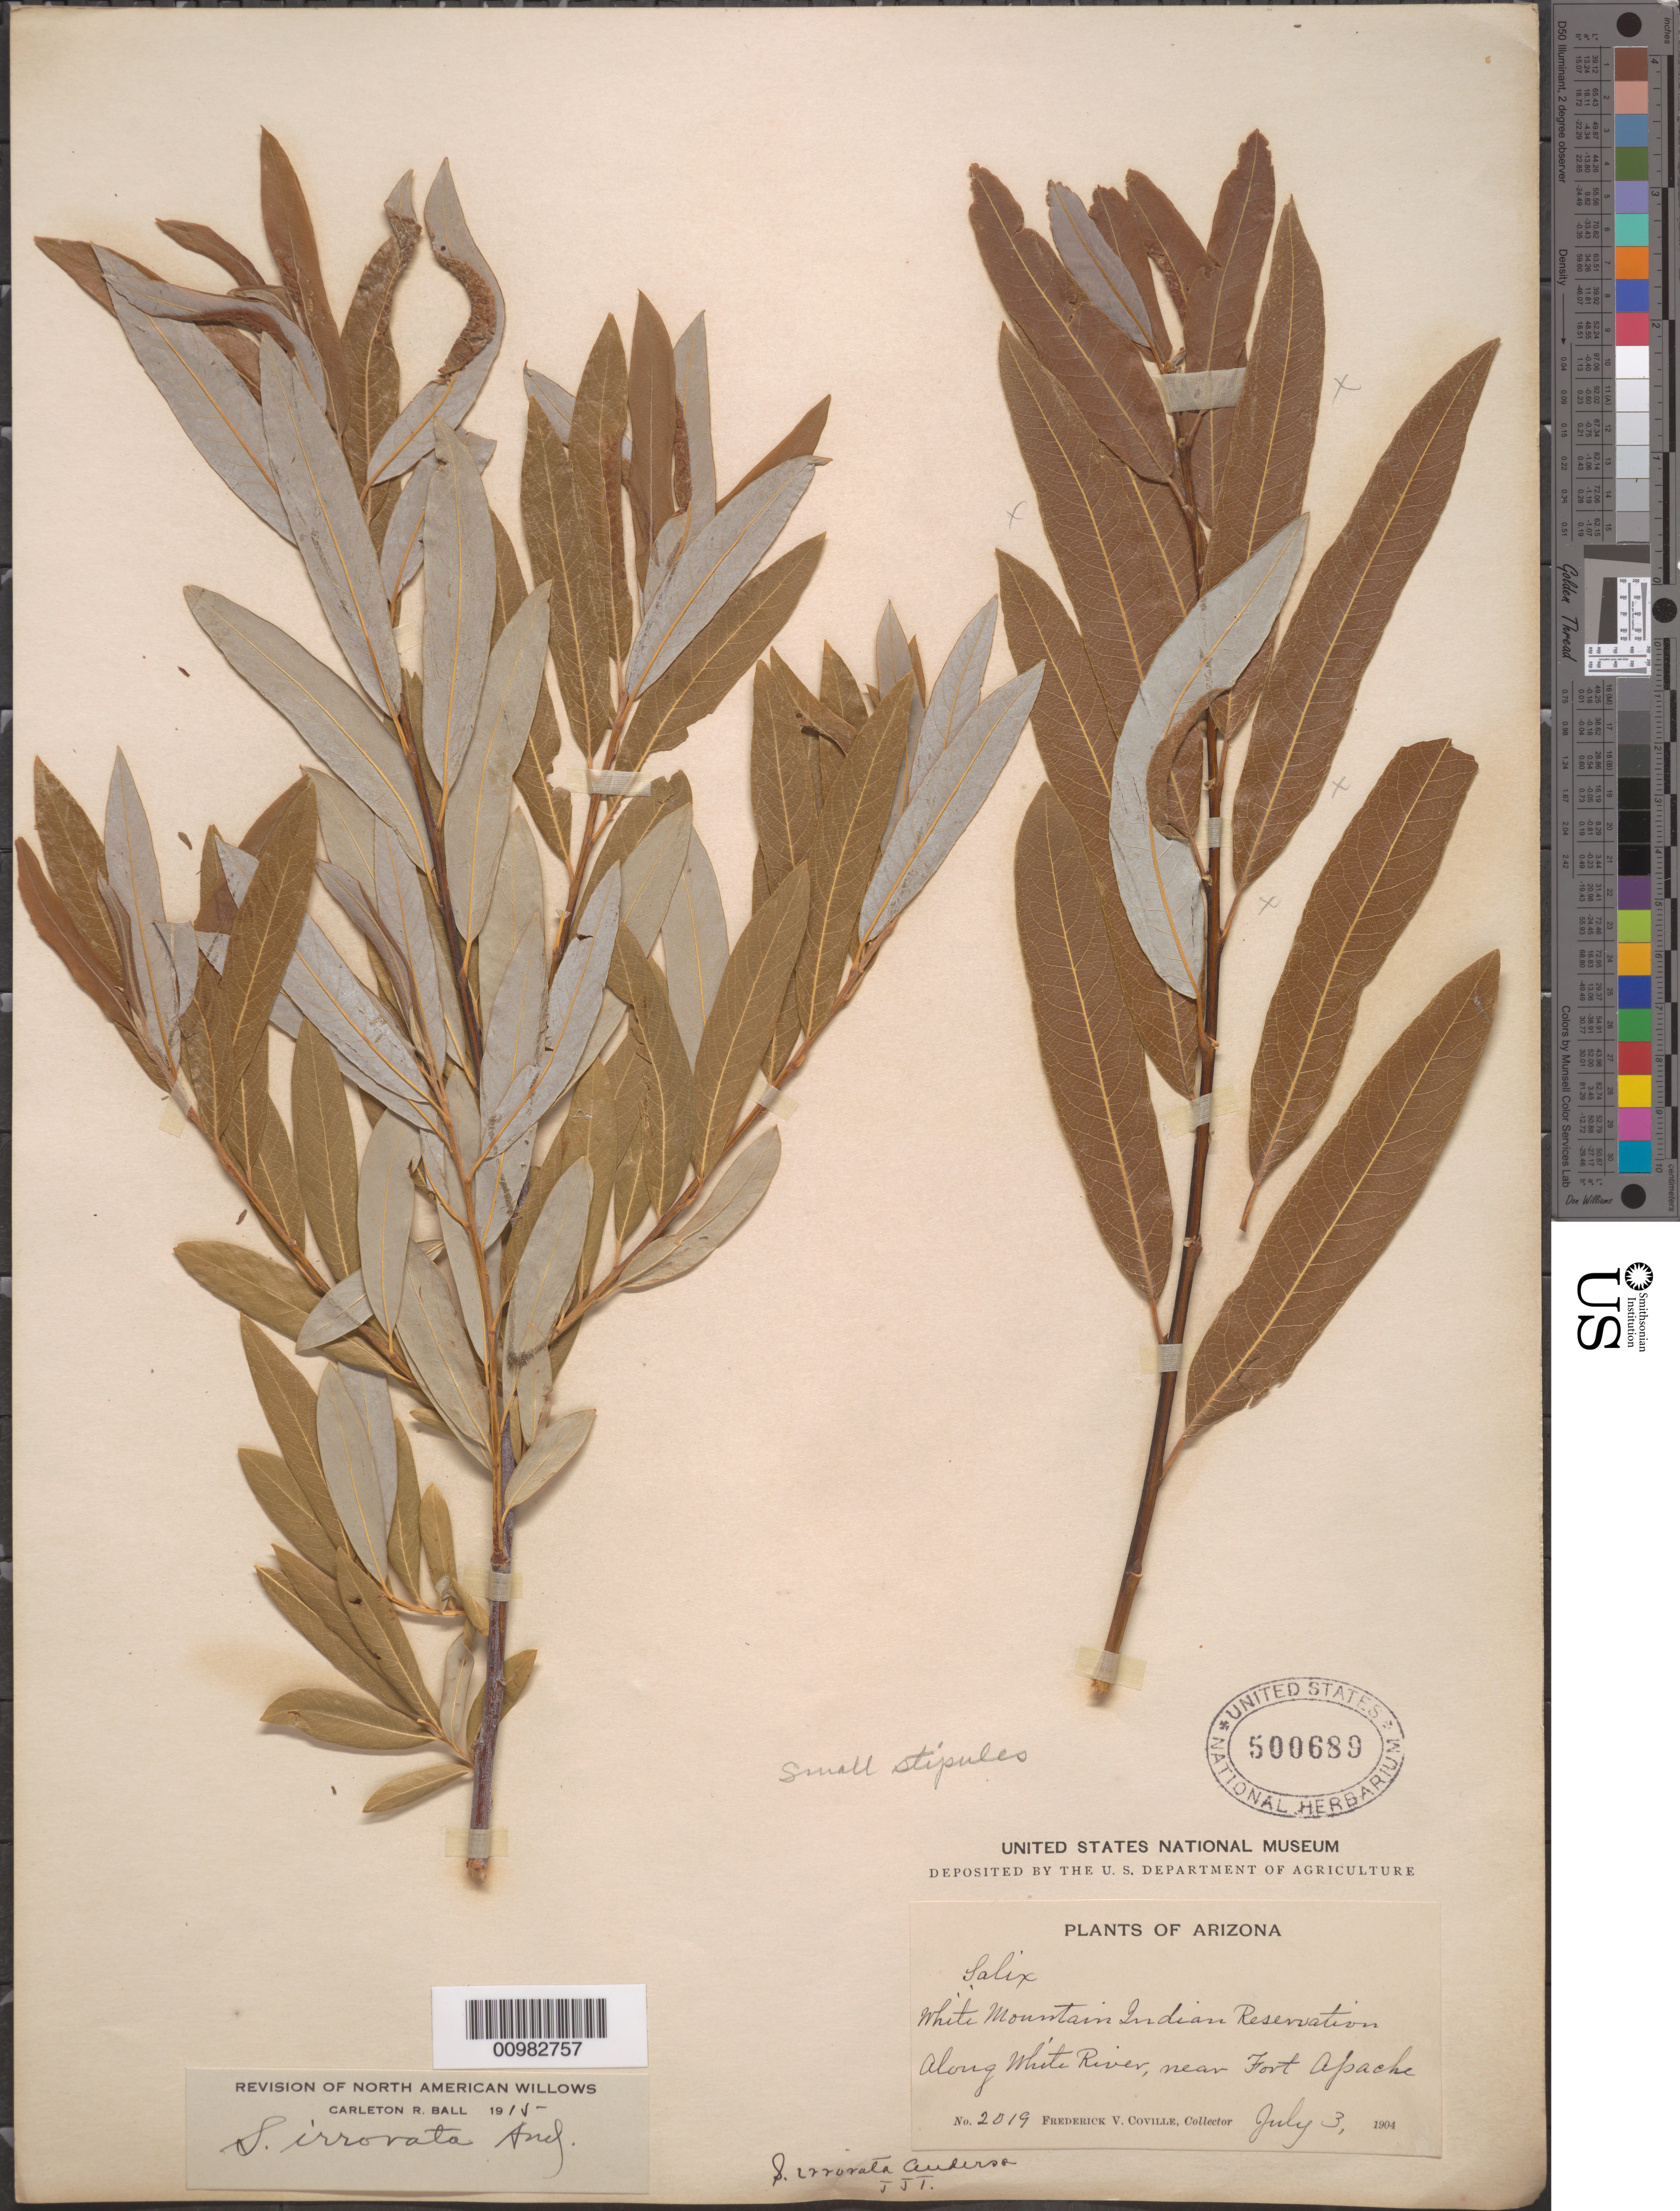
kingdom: Plantae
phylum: Tracheophyta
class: Magnoliopsida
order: Malpighiales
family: Salicaceae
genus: Salix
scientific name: Salix irrorata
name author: Andersson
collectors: F. V. Coville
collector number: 2019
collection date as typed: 03 Jul 1904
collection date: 1904-07-03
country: United States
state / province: Arizona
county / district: Apache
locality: White Mountain Indian Reservation, along White River, near Fort Apache.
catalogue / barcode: US 500689